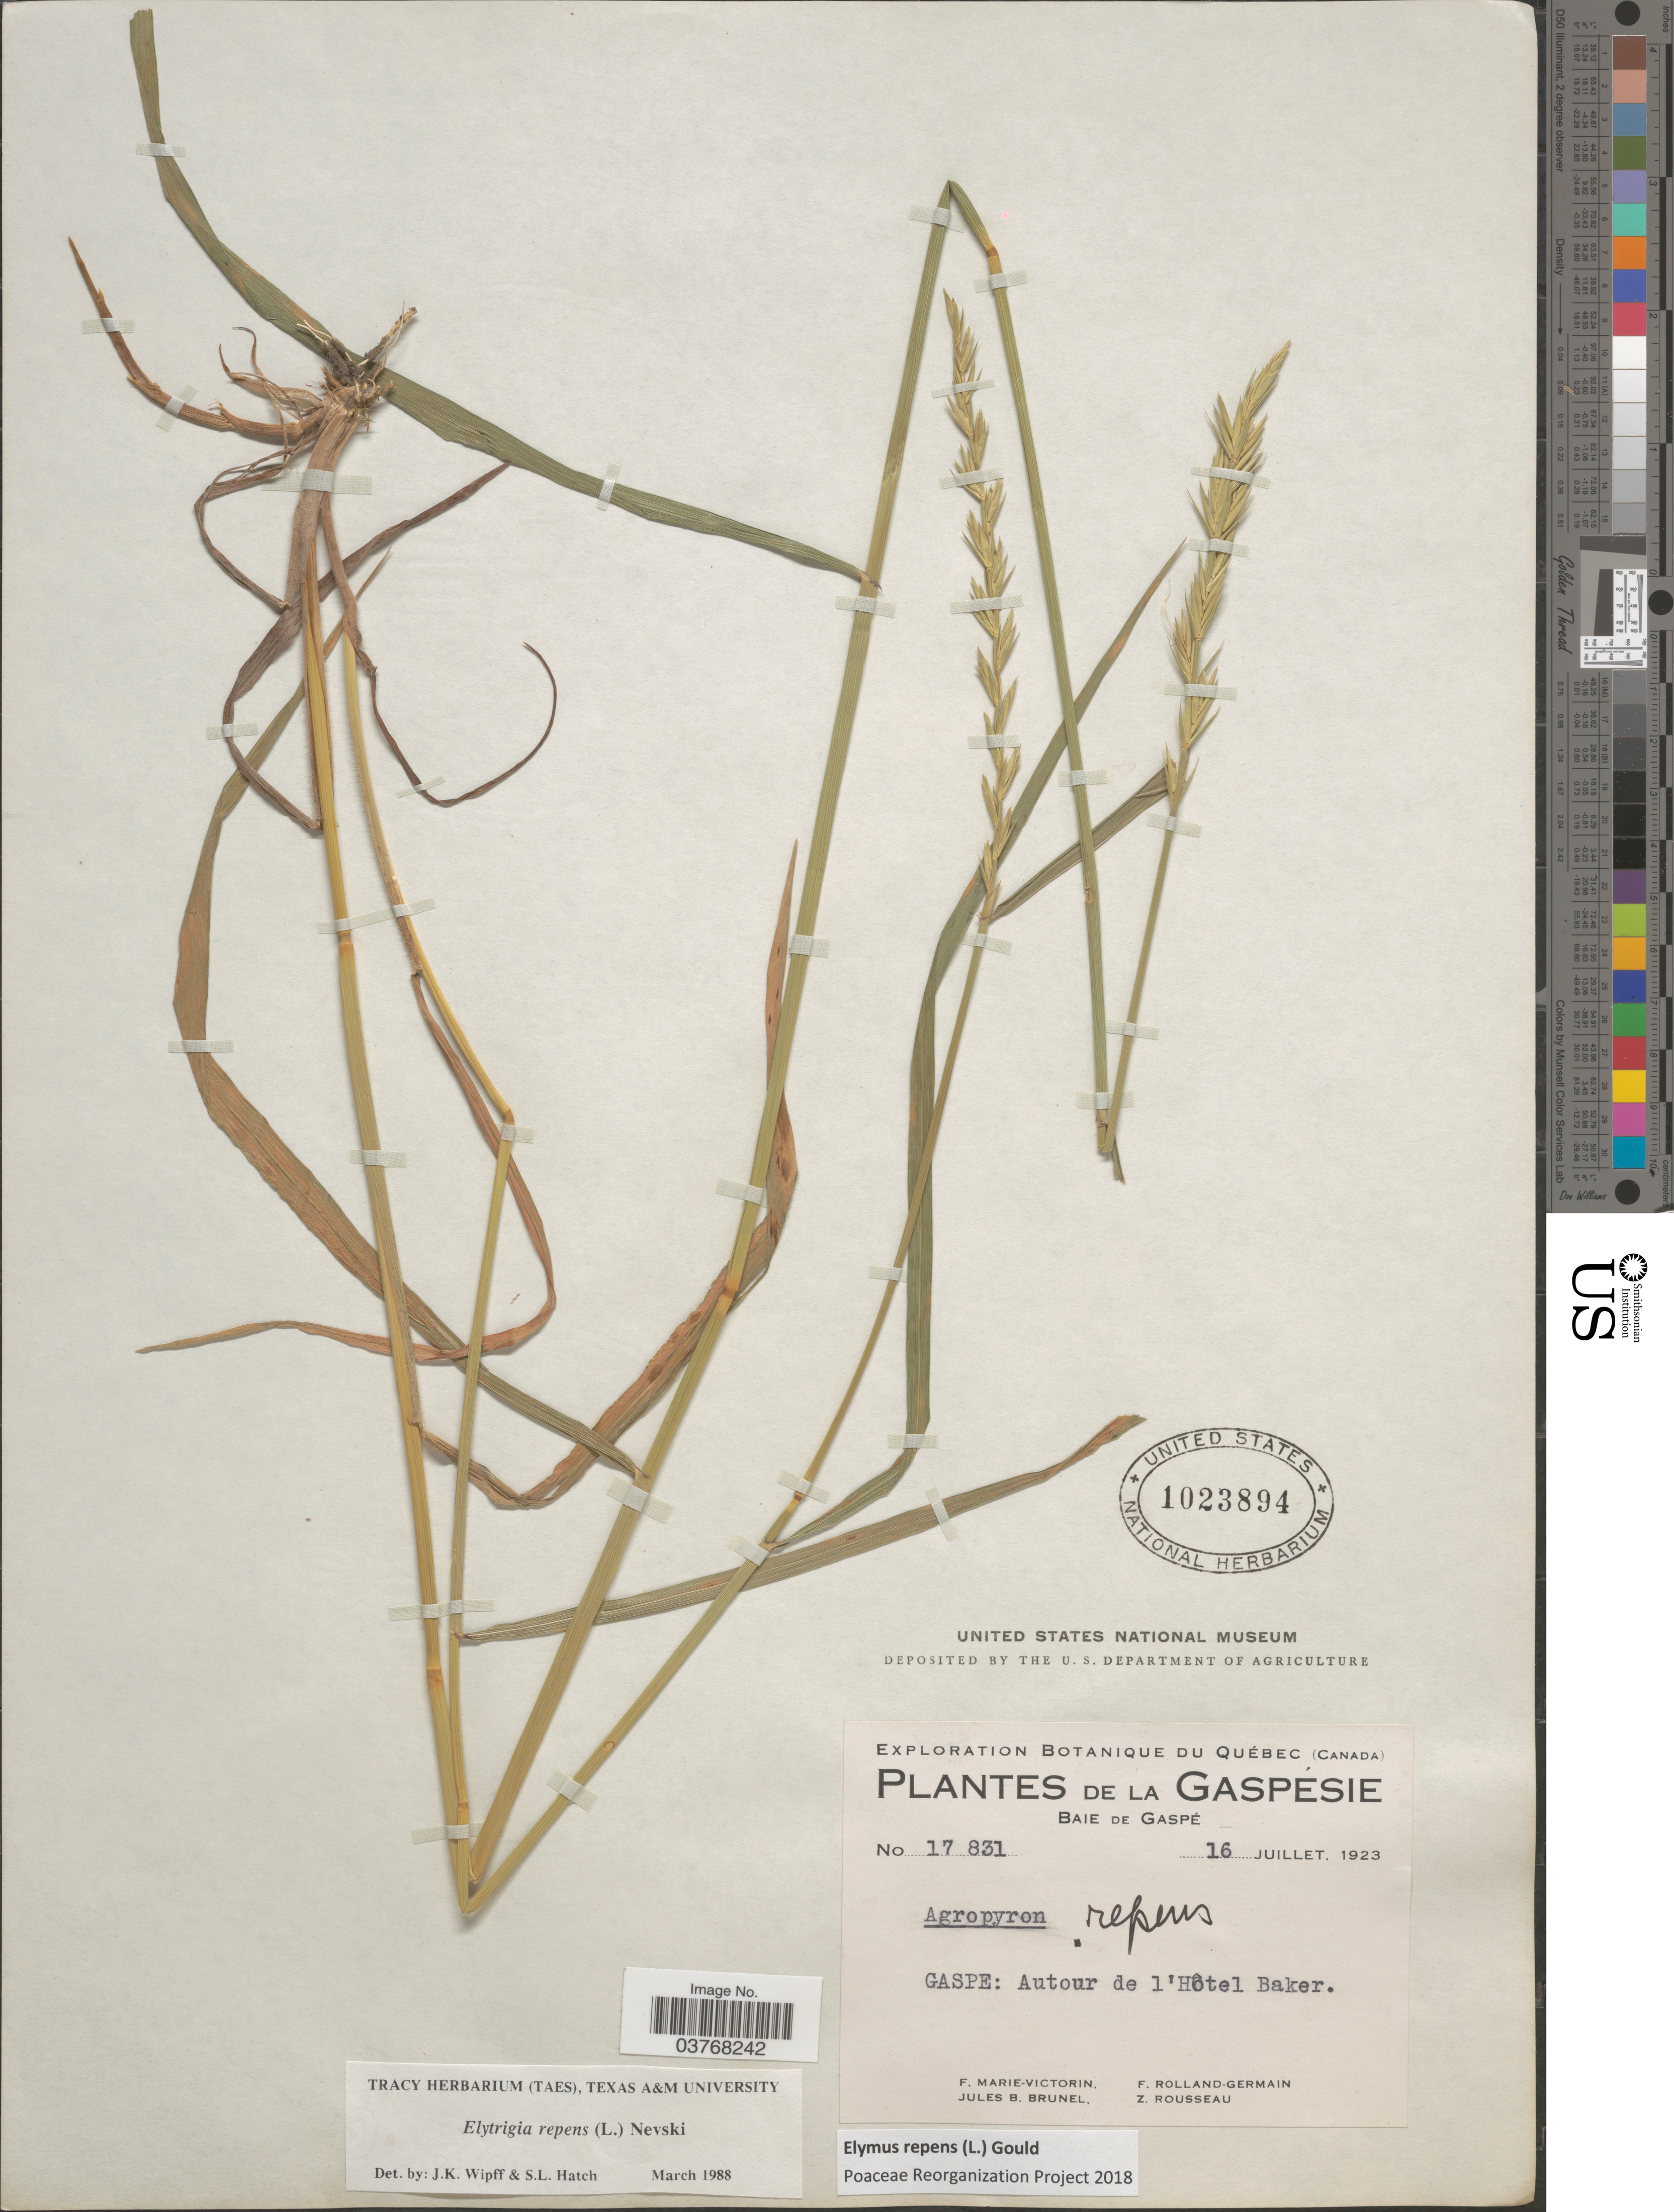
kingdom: Plantae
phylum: Tracheophyta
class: Liliopsida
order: Poales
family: Poaceae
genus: Elymus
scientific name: Elymus repens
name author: (L.) Gould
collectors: F. Marie-Victorin, J. Brunel, Rolland-Germain & Z. Rousseau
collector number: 17831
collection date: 1923-07-16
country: Canada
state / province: Quebec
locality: Exploration Botanique du Québec (Canada). Gaspésie. Baie de Gaspé. Gaspe: Autour de l'Hôtel Baker.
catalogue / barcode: US 1023894